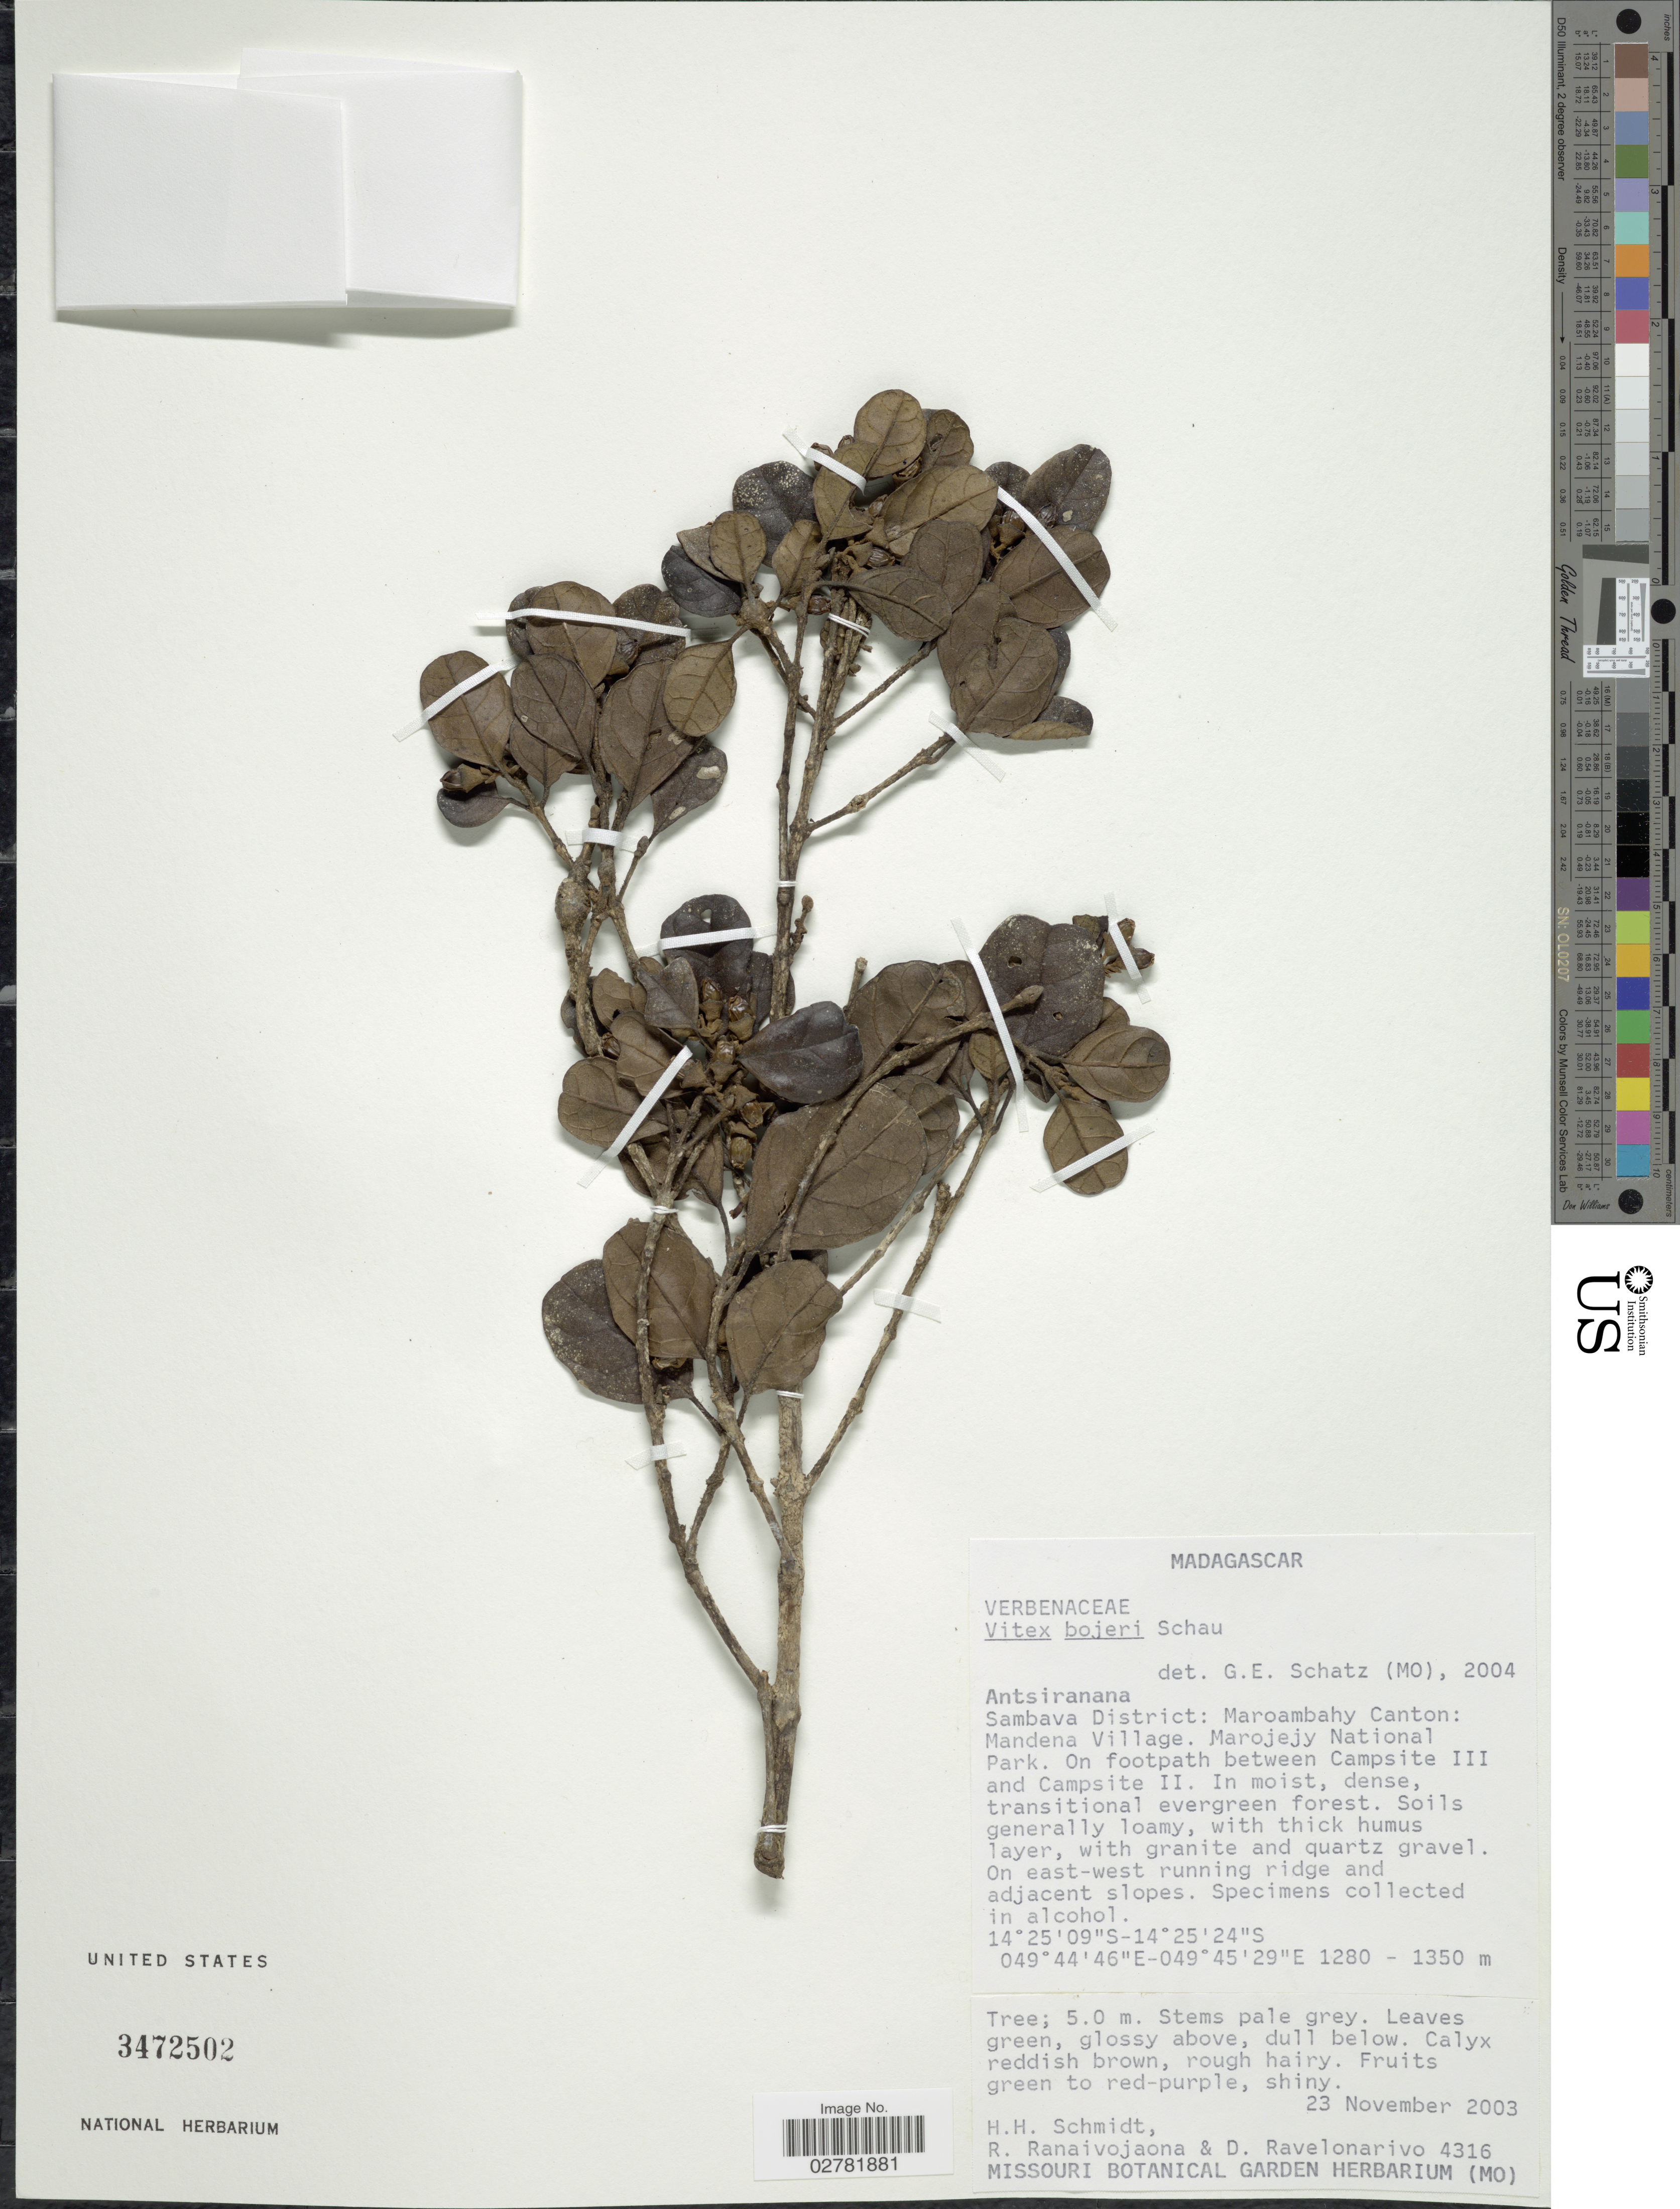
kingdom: Plantae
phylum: Tracheophyta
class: Magnoliopsida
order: Lamiales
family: Lamiaceae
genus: Vitex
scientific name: Vitex bojeri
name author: Schauer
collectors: H. H. Schmidt, R. Ranaivojaona & D. Ravelonarivo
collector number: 4316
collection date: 2003-11-23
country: Madagascar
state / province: Sava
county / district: Sambava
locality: Sambava District: Maroambahy Canton: Mahenda Village. Marojejy National Park. On foothpath between Campsite III and Campsite II.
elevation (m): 1280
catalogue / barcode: US 3472502